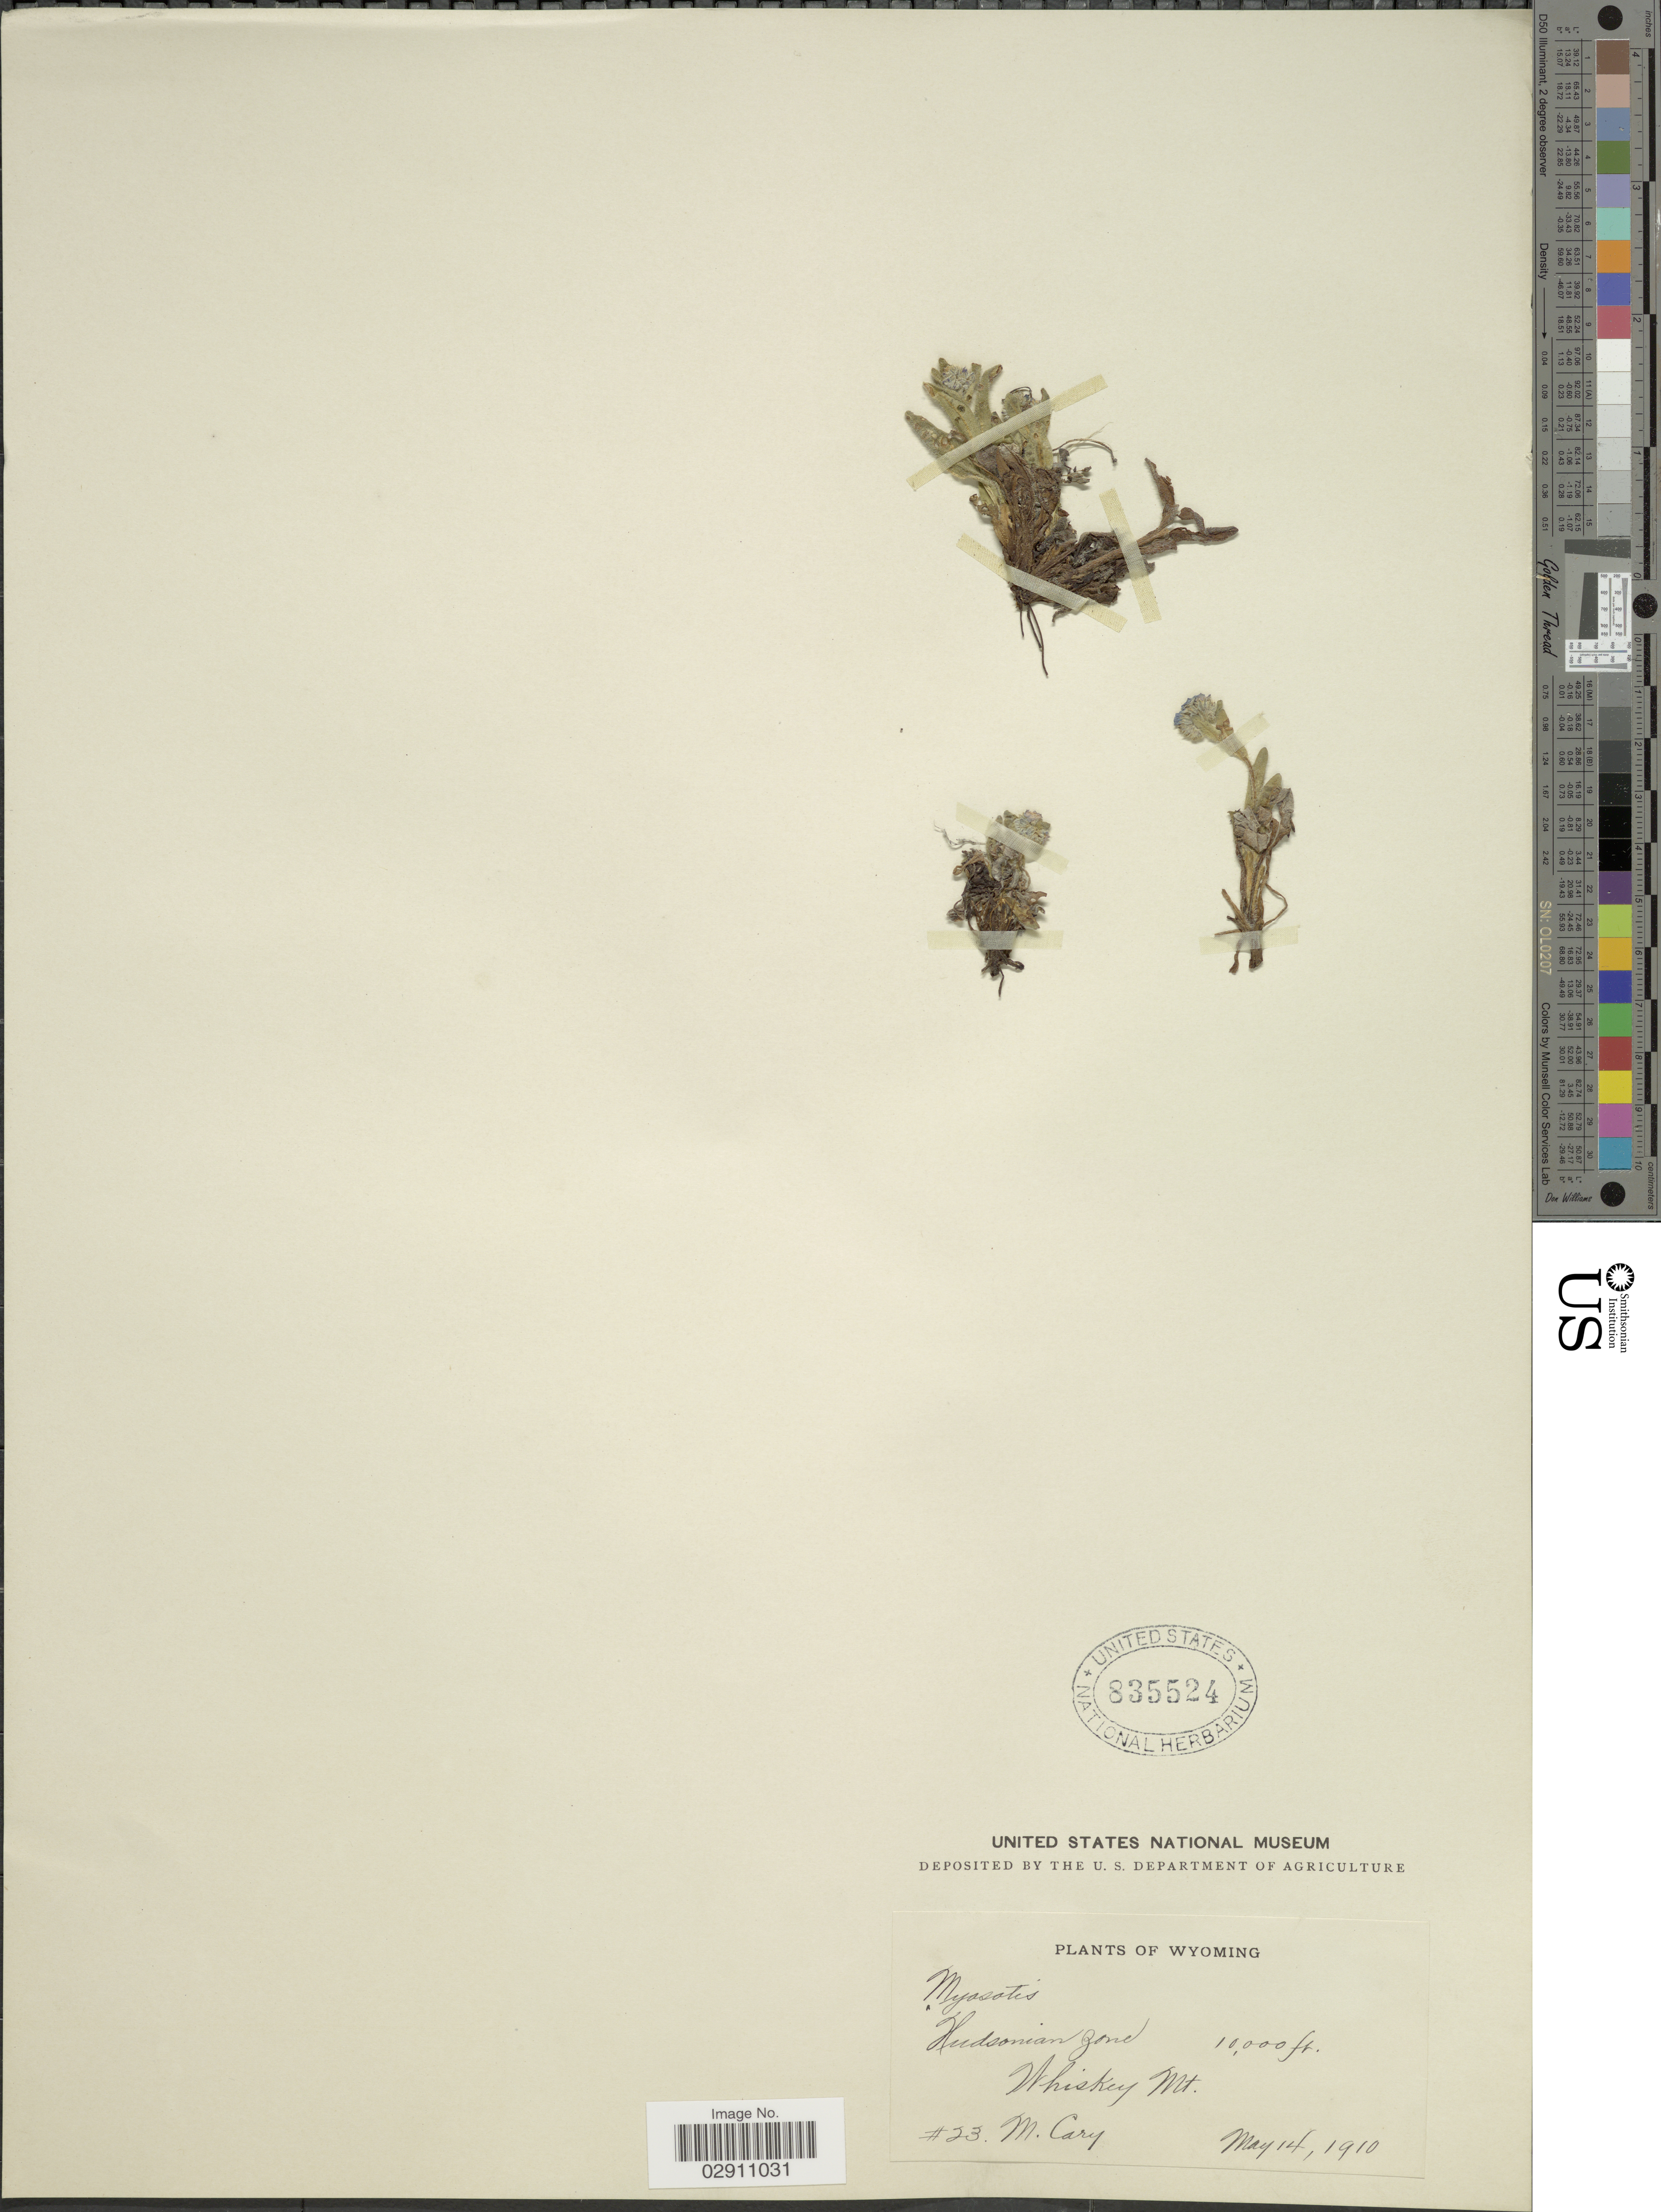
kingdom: Plantae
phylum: Tracheophyta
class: Magnoliopsida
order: Boraginales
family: Boraginaceae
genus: Myosotis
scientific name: Myosotis alpestris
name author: F.W. Schmidt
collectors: M. Cary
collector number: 23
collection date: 1910-05-14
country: United States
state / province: Wyoming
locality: Hudsonian Zone. Whiskey Mt.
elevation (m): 3048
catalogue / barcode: US 835524